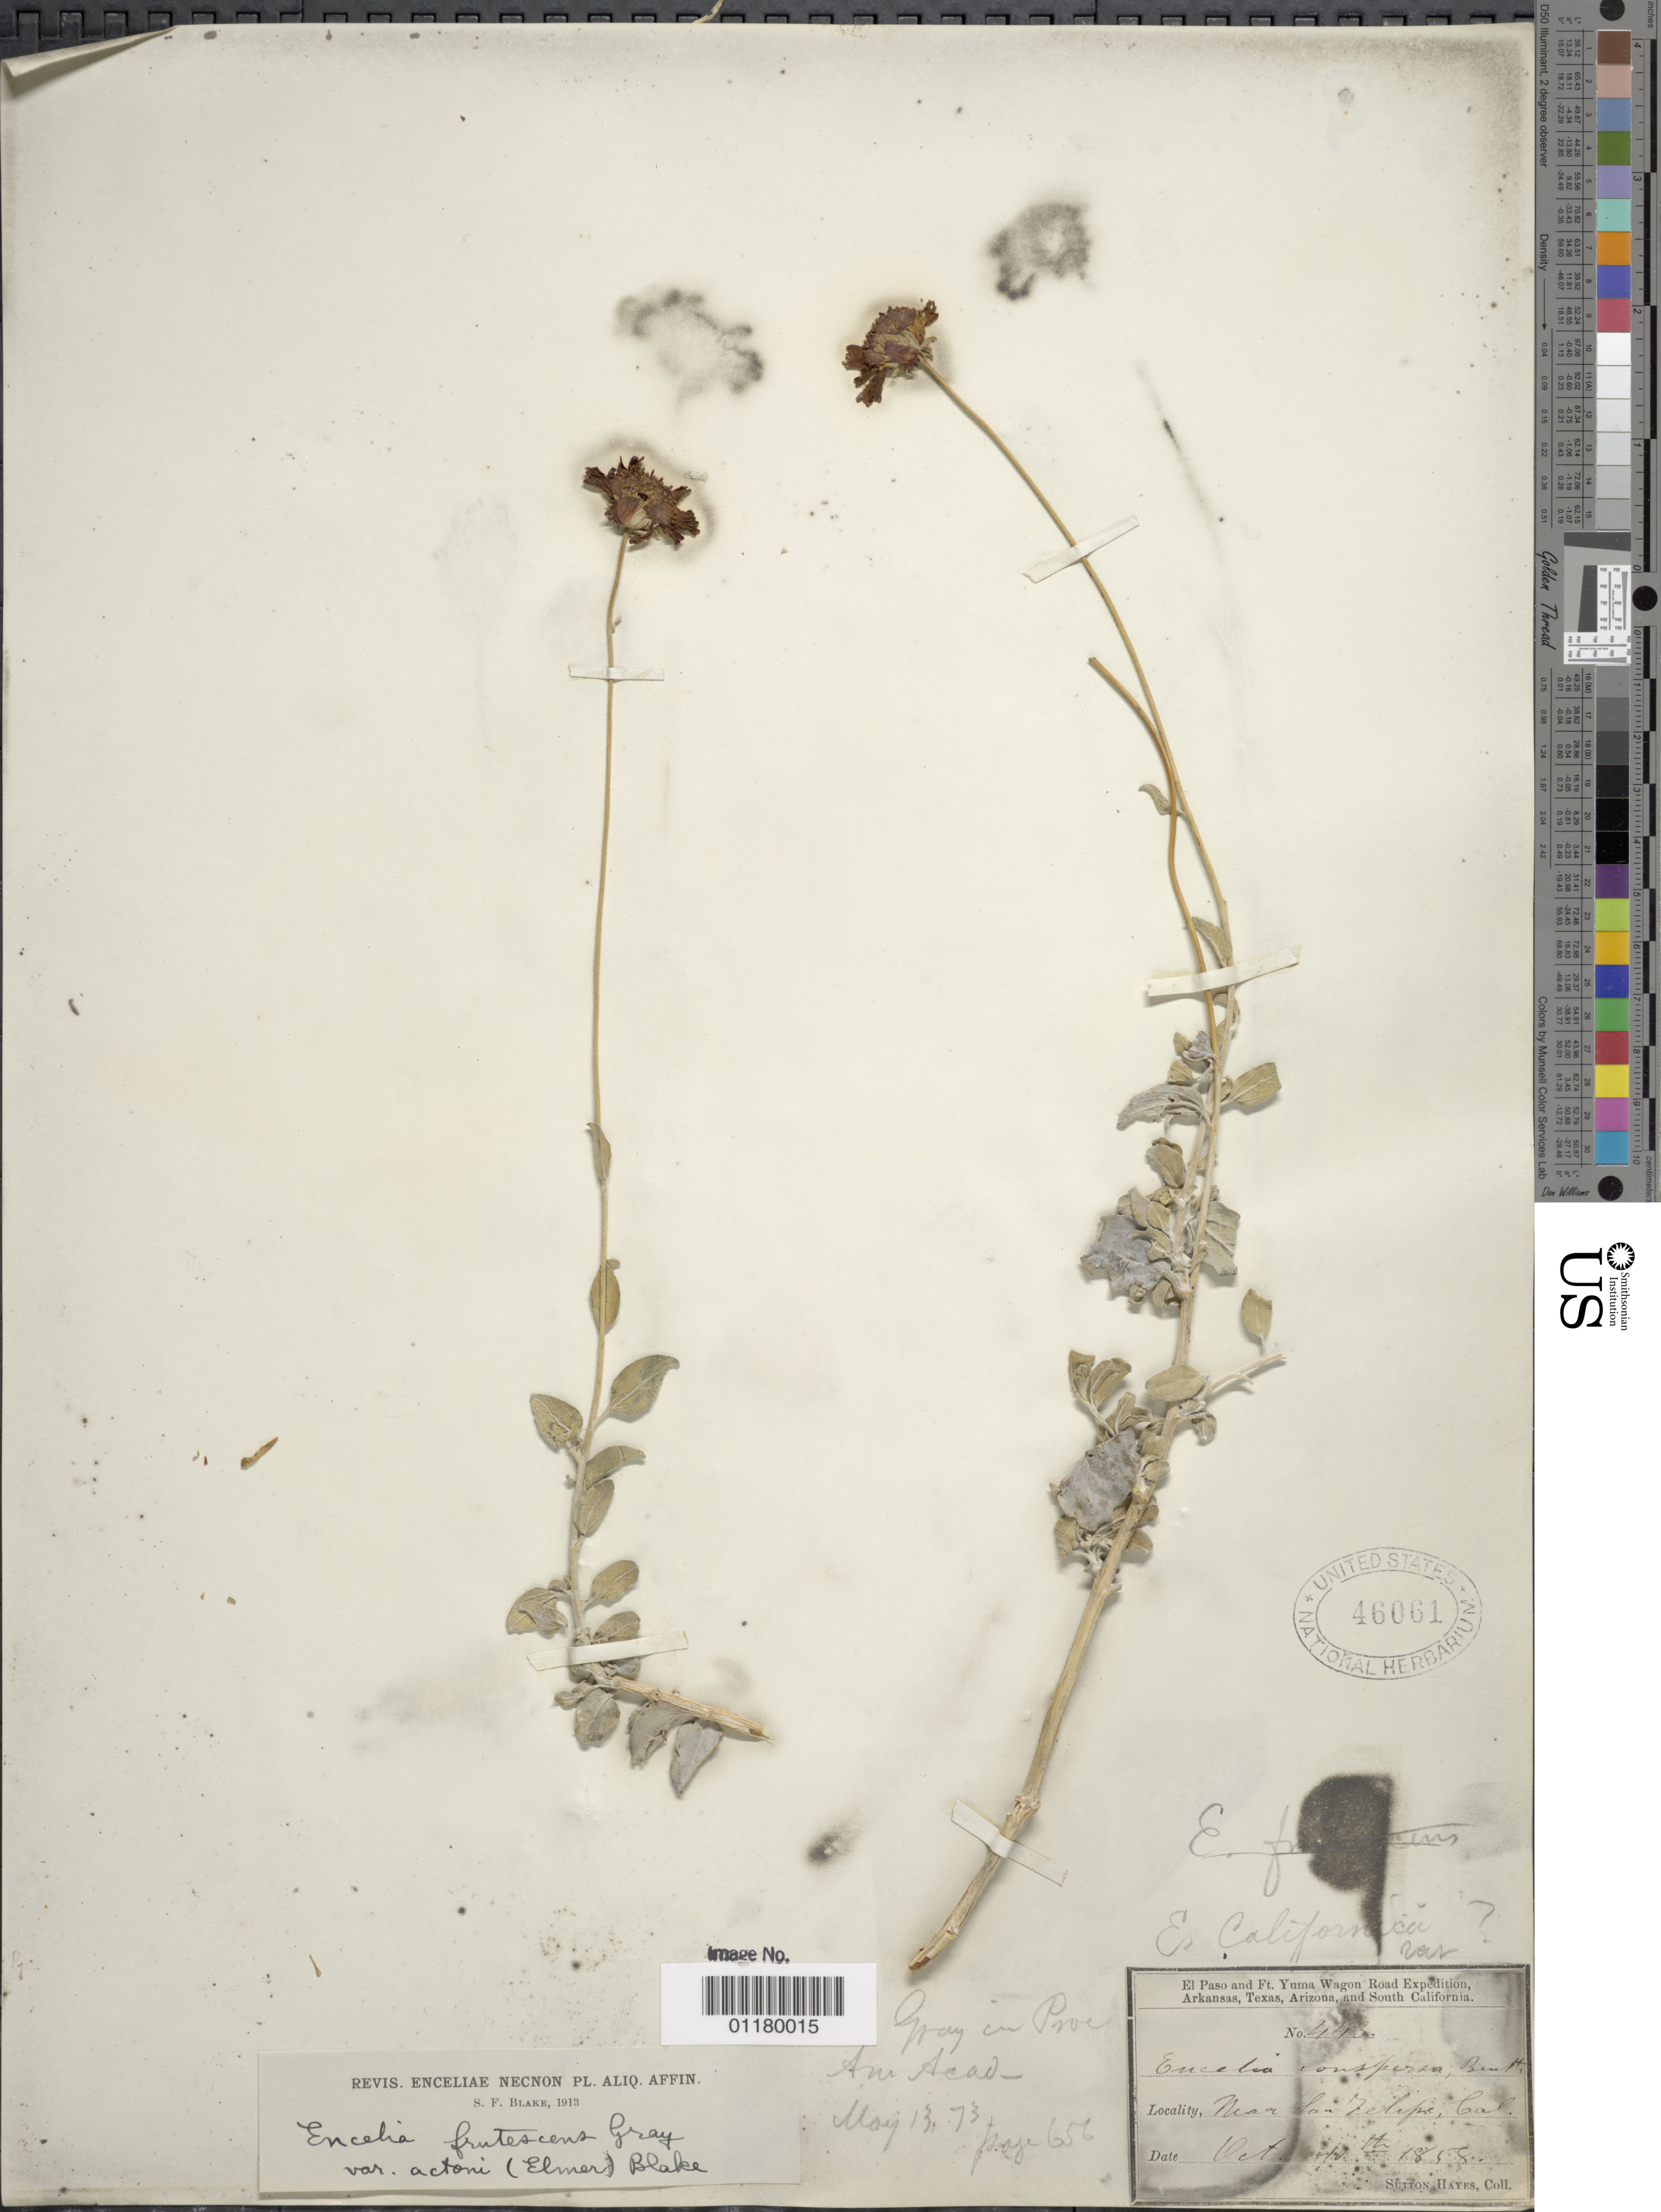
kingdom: Plantae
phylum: Tracheophyta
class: Magnoliopsida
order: Asterales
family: Asteraceae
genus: Encelia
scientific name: Encelia frutescens var. actonii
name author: (Elmer) S.F. Blake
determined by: Blake, Sydney F.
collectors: S. Hayes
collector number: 443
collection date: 1858-10-10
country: United States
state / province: California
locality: near San Felipe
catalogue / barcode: US 46061